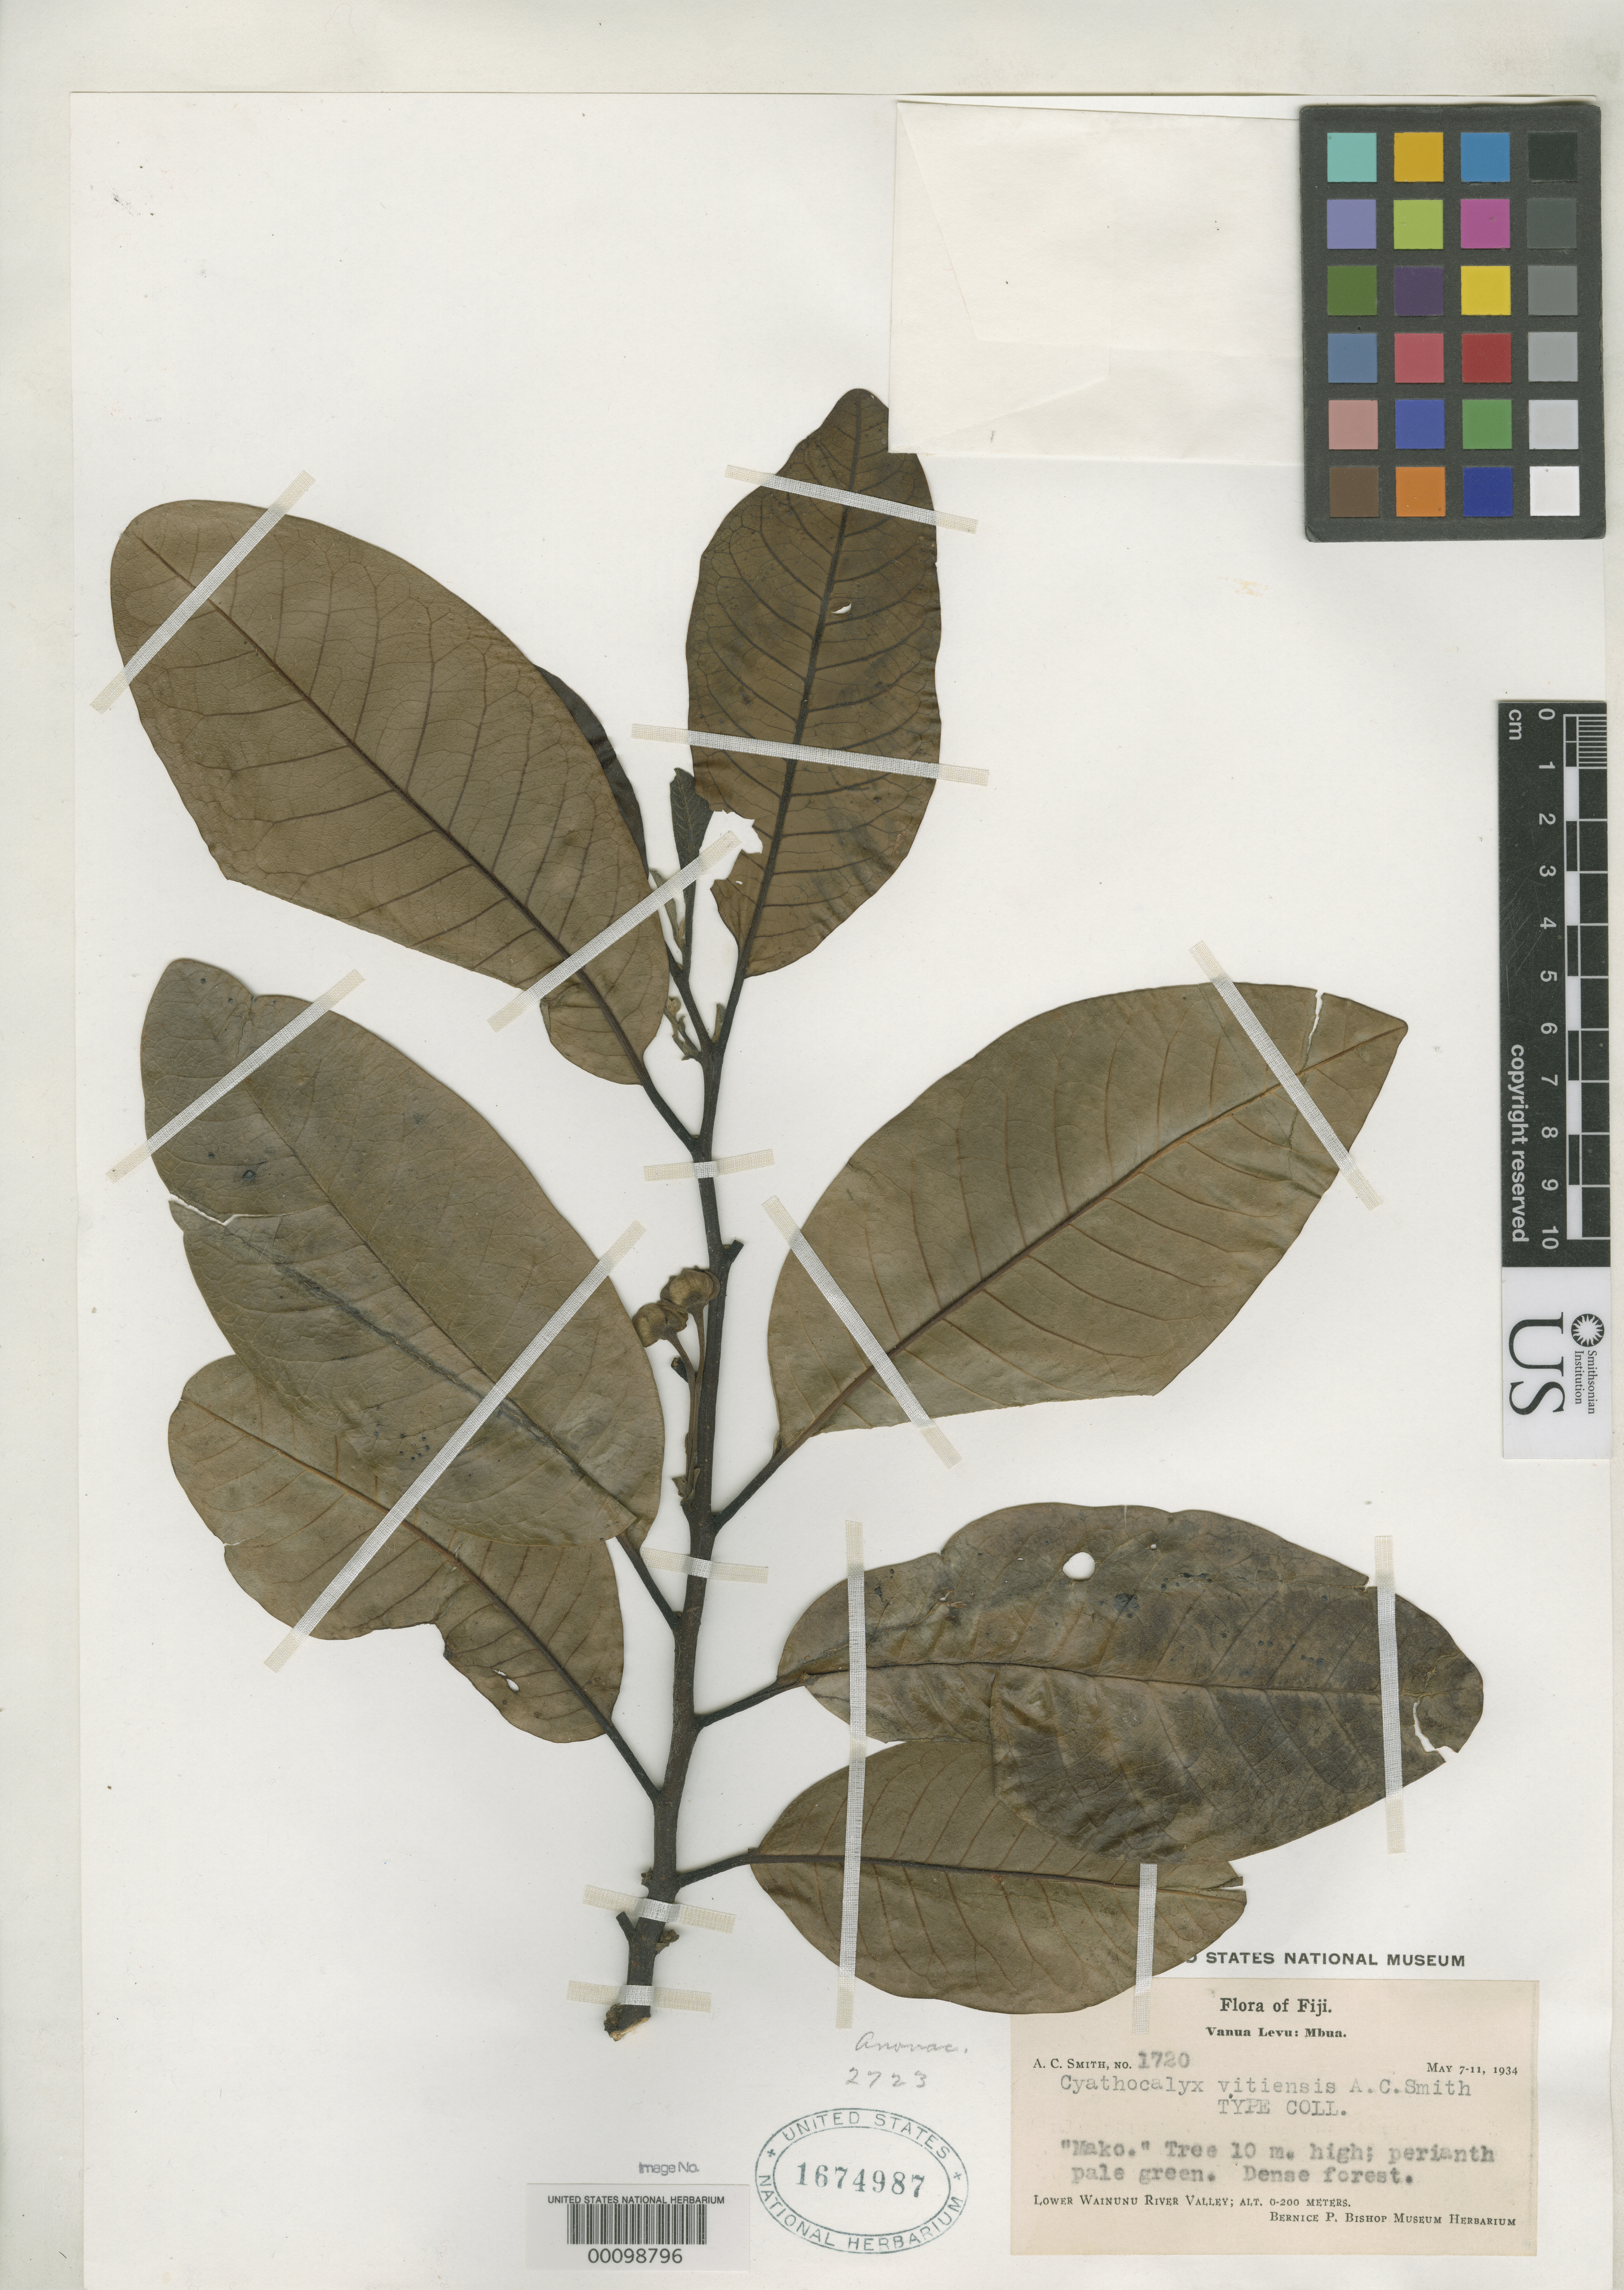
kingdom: Plantae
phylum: Tracheophyta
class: Magnoliopsida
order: Magnoliales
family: Annonaceae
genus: Cyathocalyx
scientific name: Cyathocalyx vitiensis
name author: A.C. Sm.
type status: Isotype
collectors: A. C. Smith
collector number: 1720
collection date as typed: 07 May 1934 to 11 May 1934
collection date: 1934-05-07/1934-05-11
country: Fiji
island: Vanua Levu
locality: Mbua, lower Wainuna River valley. [Vanua Levu Group]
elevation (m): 0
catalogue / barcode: US 1674987